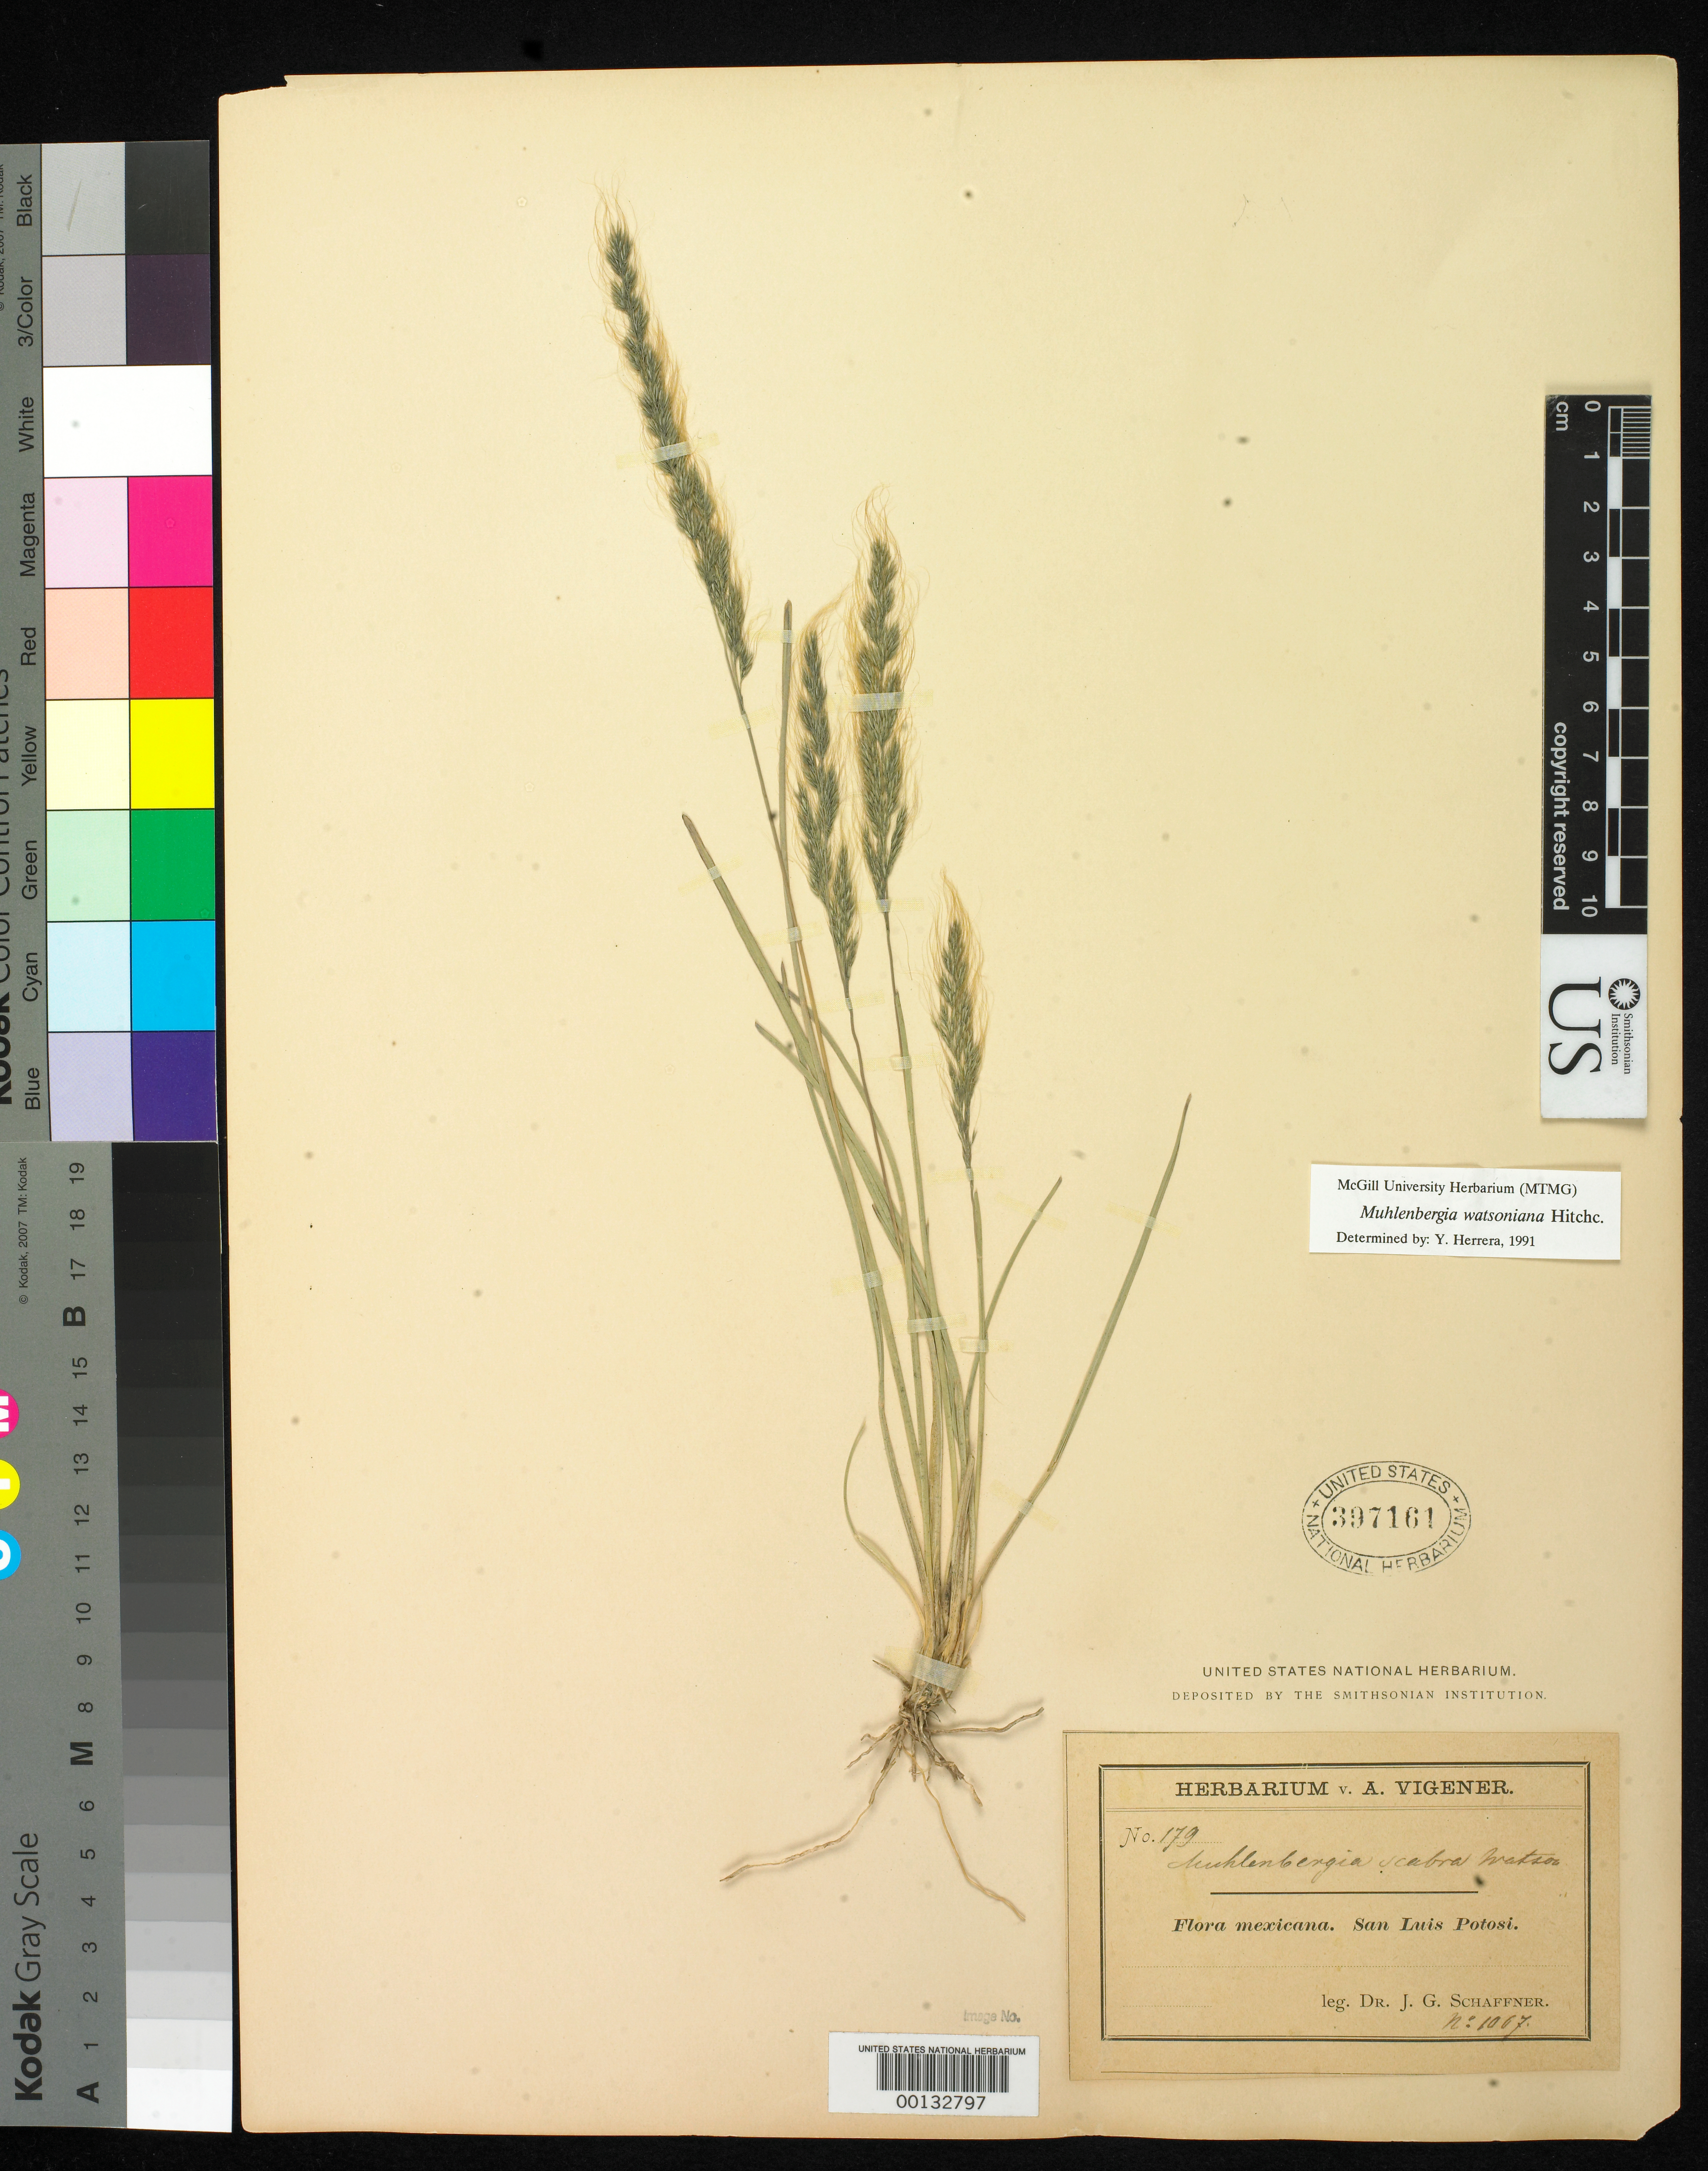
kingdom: Plantae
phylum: Tracheophyta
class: Liliopsida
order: Poales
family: Poaceae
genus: Muhlenbergia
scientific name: Muhlenbergia scabra S. Watson, nom. illeg.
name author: S. Watson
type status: Isotype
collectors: J. G. Schaffner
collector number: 1067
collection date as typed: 1887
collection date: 1887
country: Mexico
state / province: San Luis Potosi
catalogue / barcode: US 397161